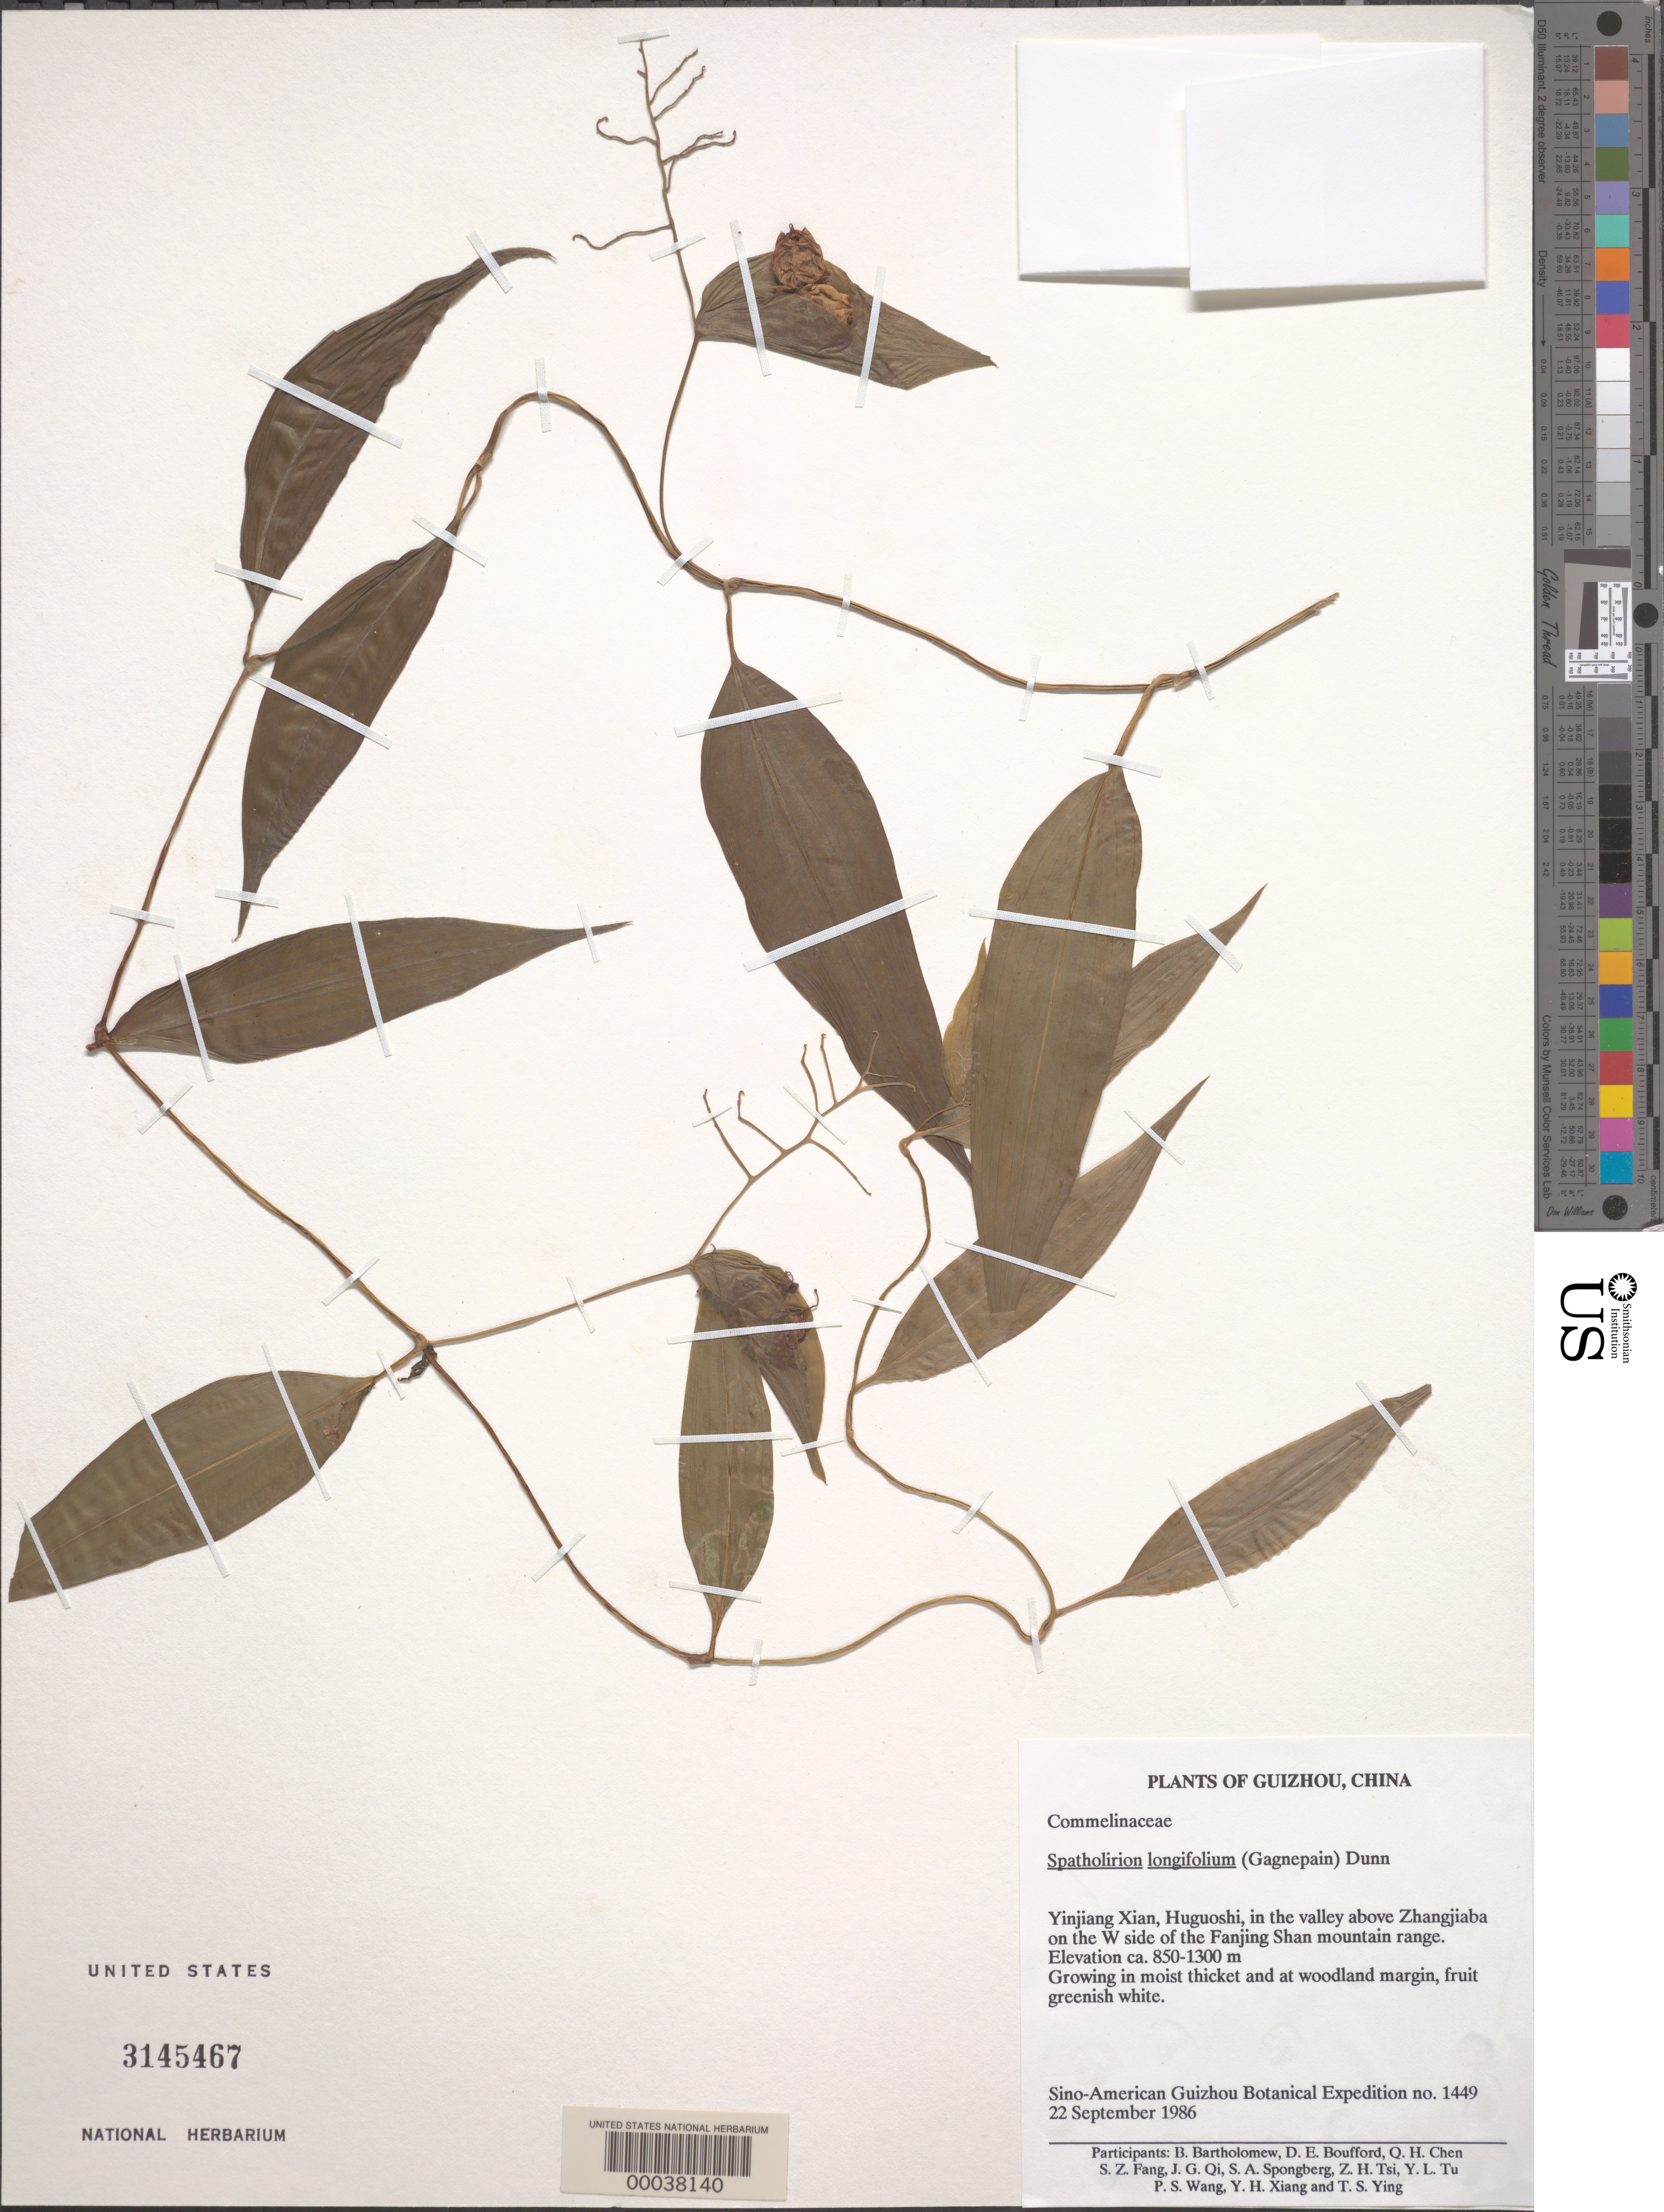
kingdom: Plantae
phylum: Tracheophyta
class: Liliopsida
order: Commelinales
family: Commelinaceae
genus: Spatholirion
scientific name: Spatholirion longifolium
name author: (Gagnep.) Dunn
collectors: B. M. Bartholomew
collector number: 1449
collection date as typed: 22 Sep 1986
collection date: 1986-09-22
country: China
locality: Yinjiang xian, huguoshi, in the valley above zhangjiaba on the w side of the fanjing shan mt range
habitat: Growing in moist thicket and at woodland margin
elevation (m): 850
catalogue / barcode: US 3145467